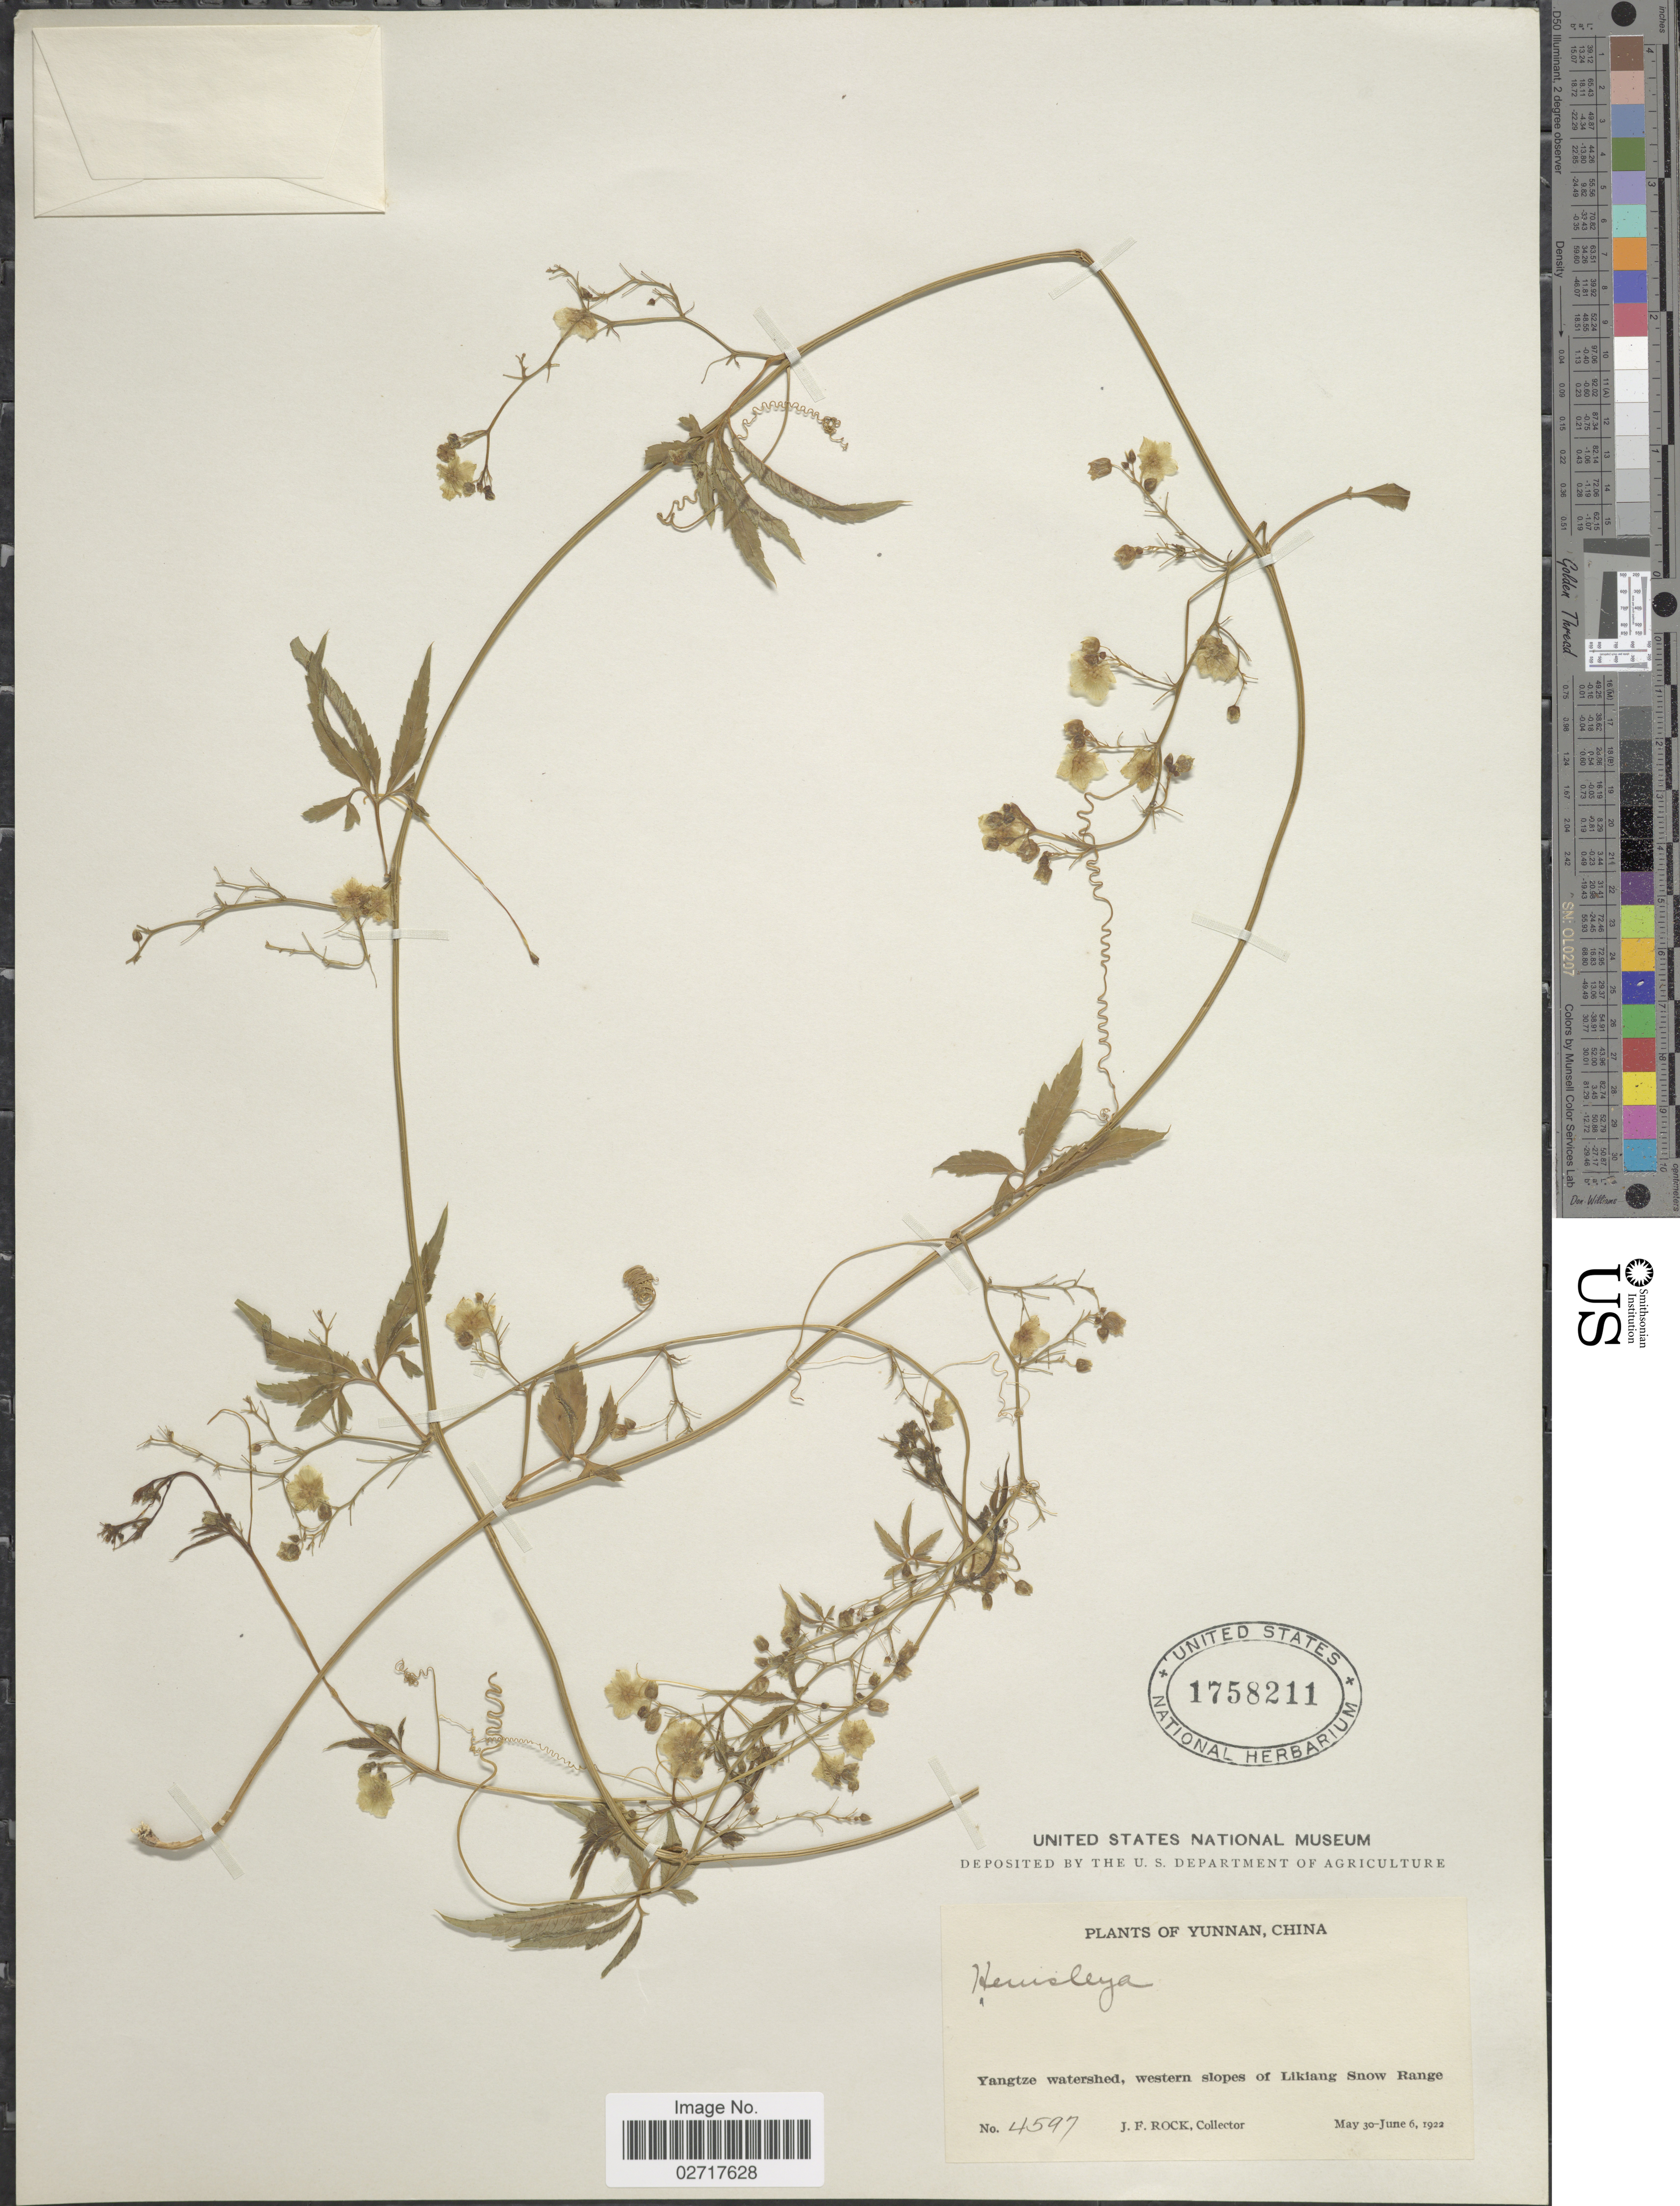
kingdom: Plantae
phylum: Tracheophyta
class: Magnoliopsida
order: Cucurbitales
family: Cucurbitaceae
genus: Hemsleya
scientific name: Hemsleya sp.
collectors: J. F. Rock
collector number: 4597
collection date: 1922-05-30/1922-06-06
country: China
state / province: Yunnan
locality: Yangtze watershed, western slopes of Likiang Snow Range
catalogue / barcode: US 1758211